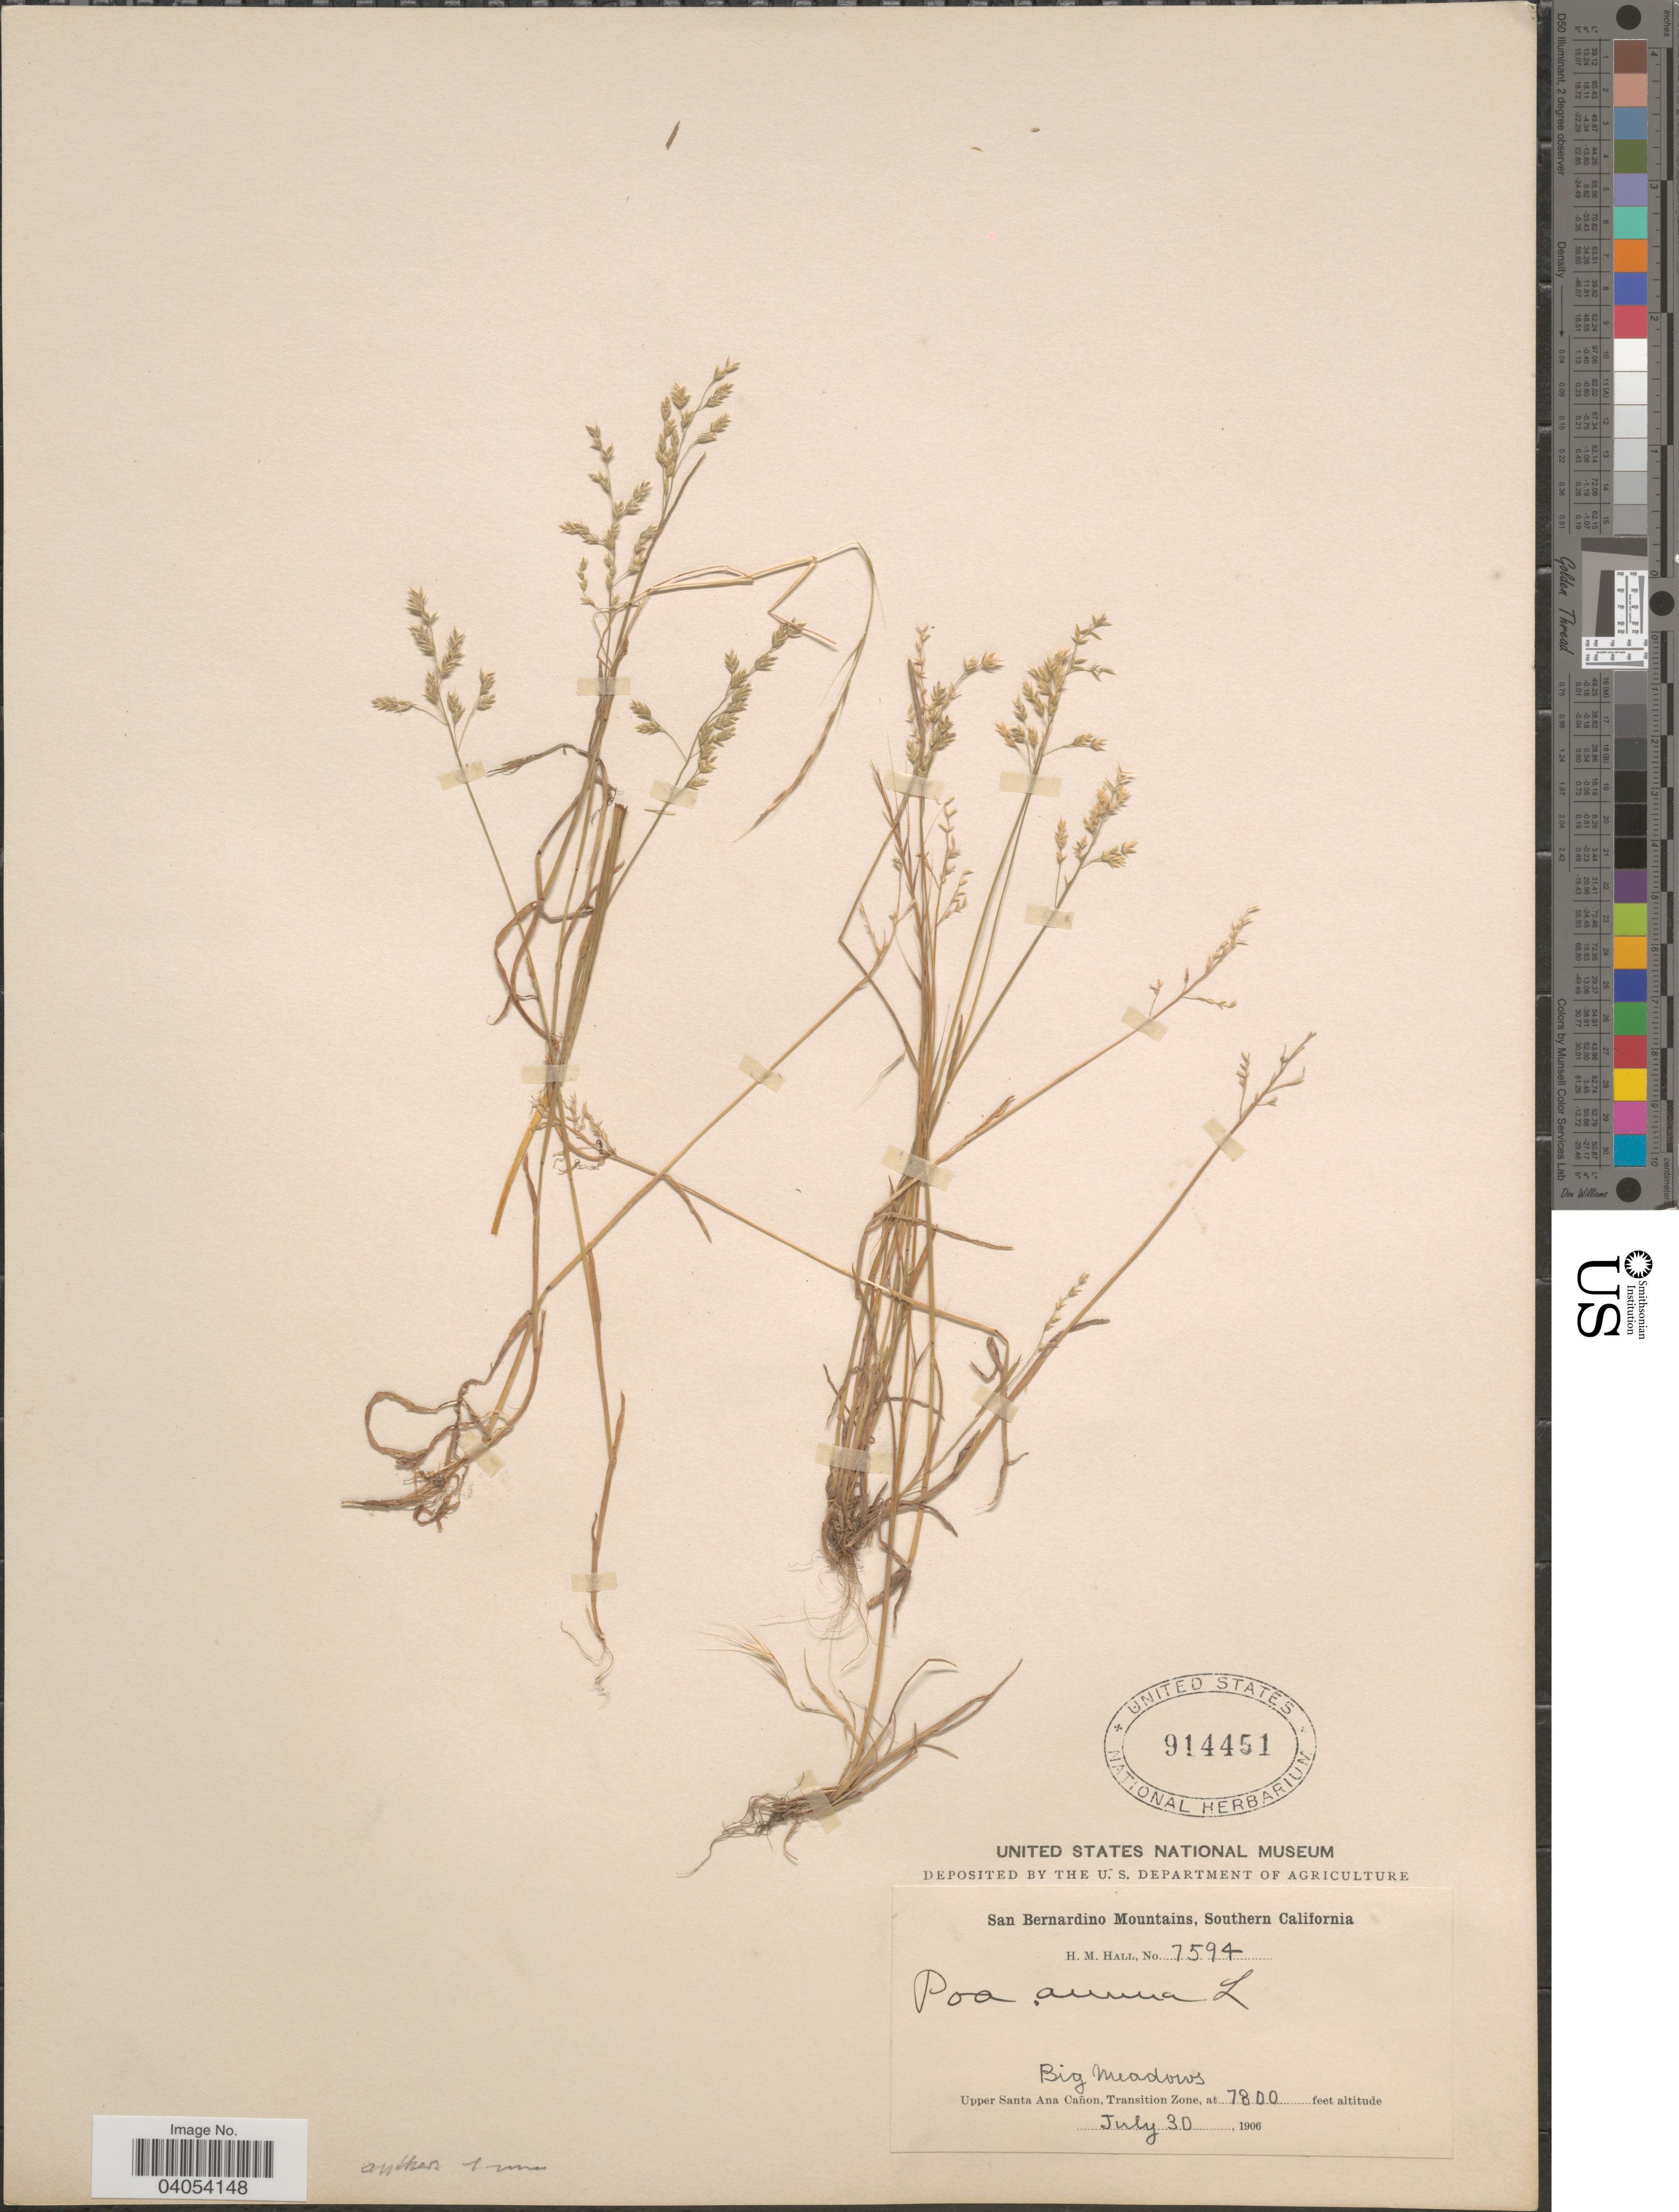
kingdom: Plantae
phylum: Tracheophyta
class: Liliopsida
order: Poales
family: Poaceae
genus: Poa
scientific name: Poa annua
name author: L.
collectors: H. M. Hall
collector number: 7594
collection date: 1906-07-30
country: United States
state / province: California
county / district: San Bernardino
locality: San Bernardino Mountains, Southern California. Big Meadows. Upper Santa Ana Cañon, Transition Zone.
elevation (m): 2377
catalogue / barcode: US 914451